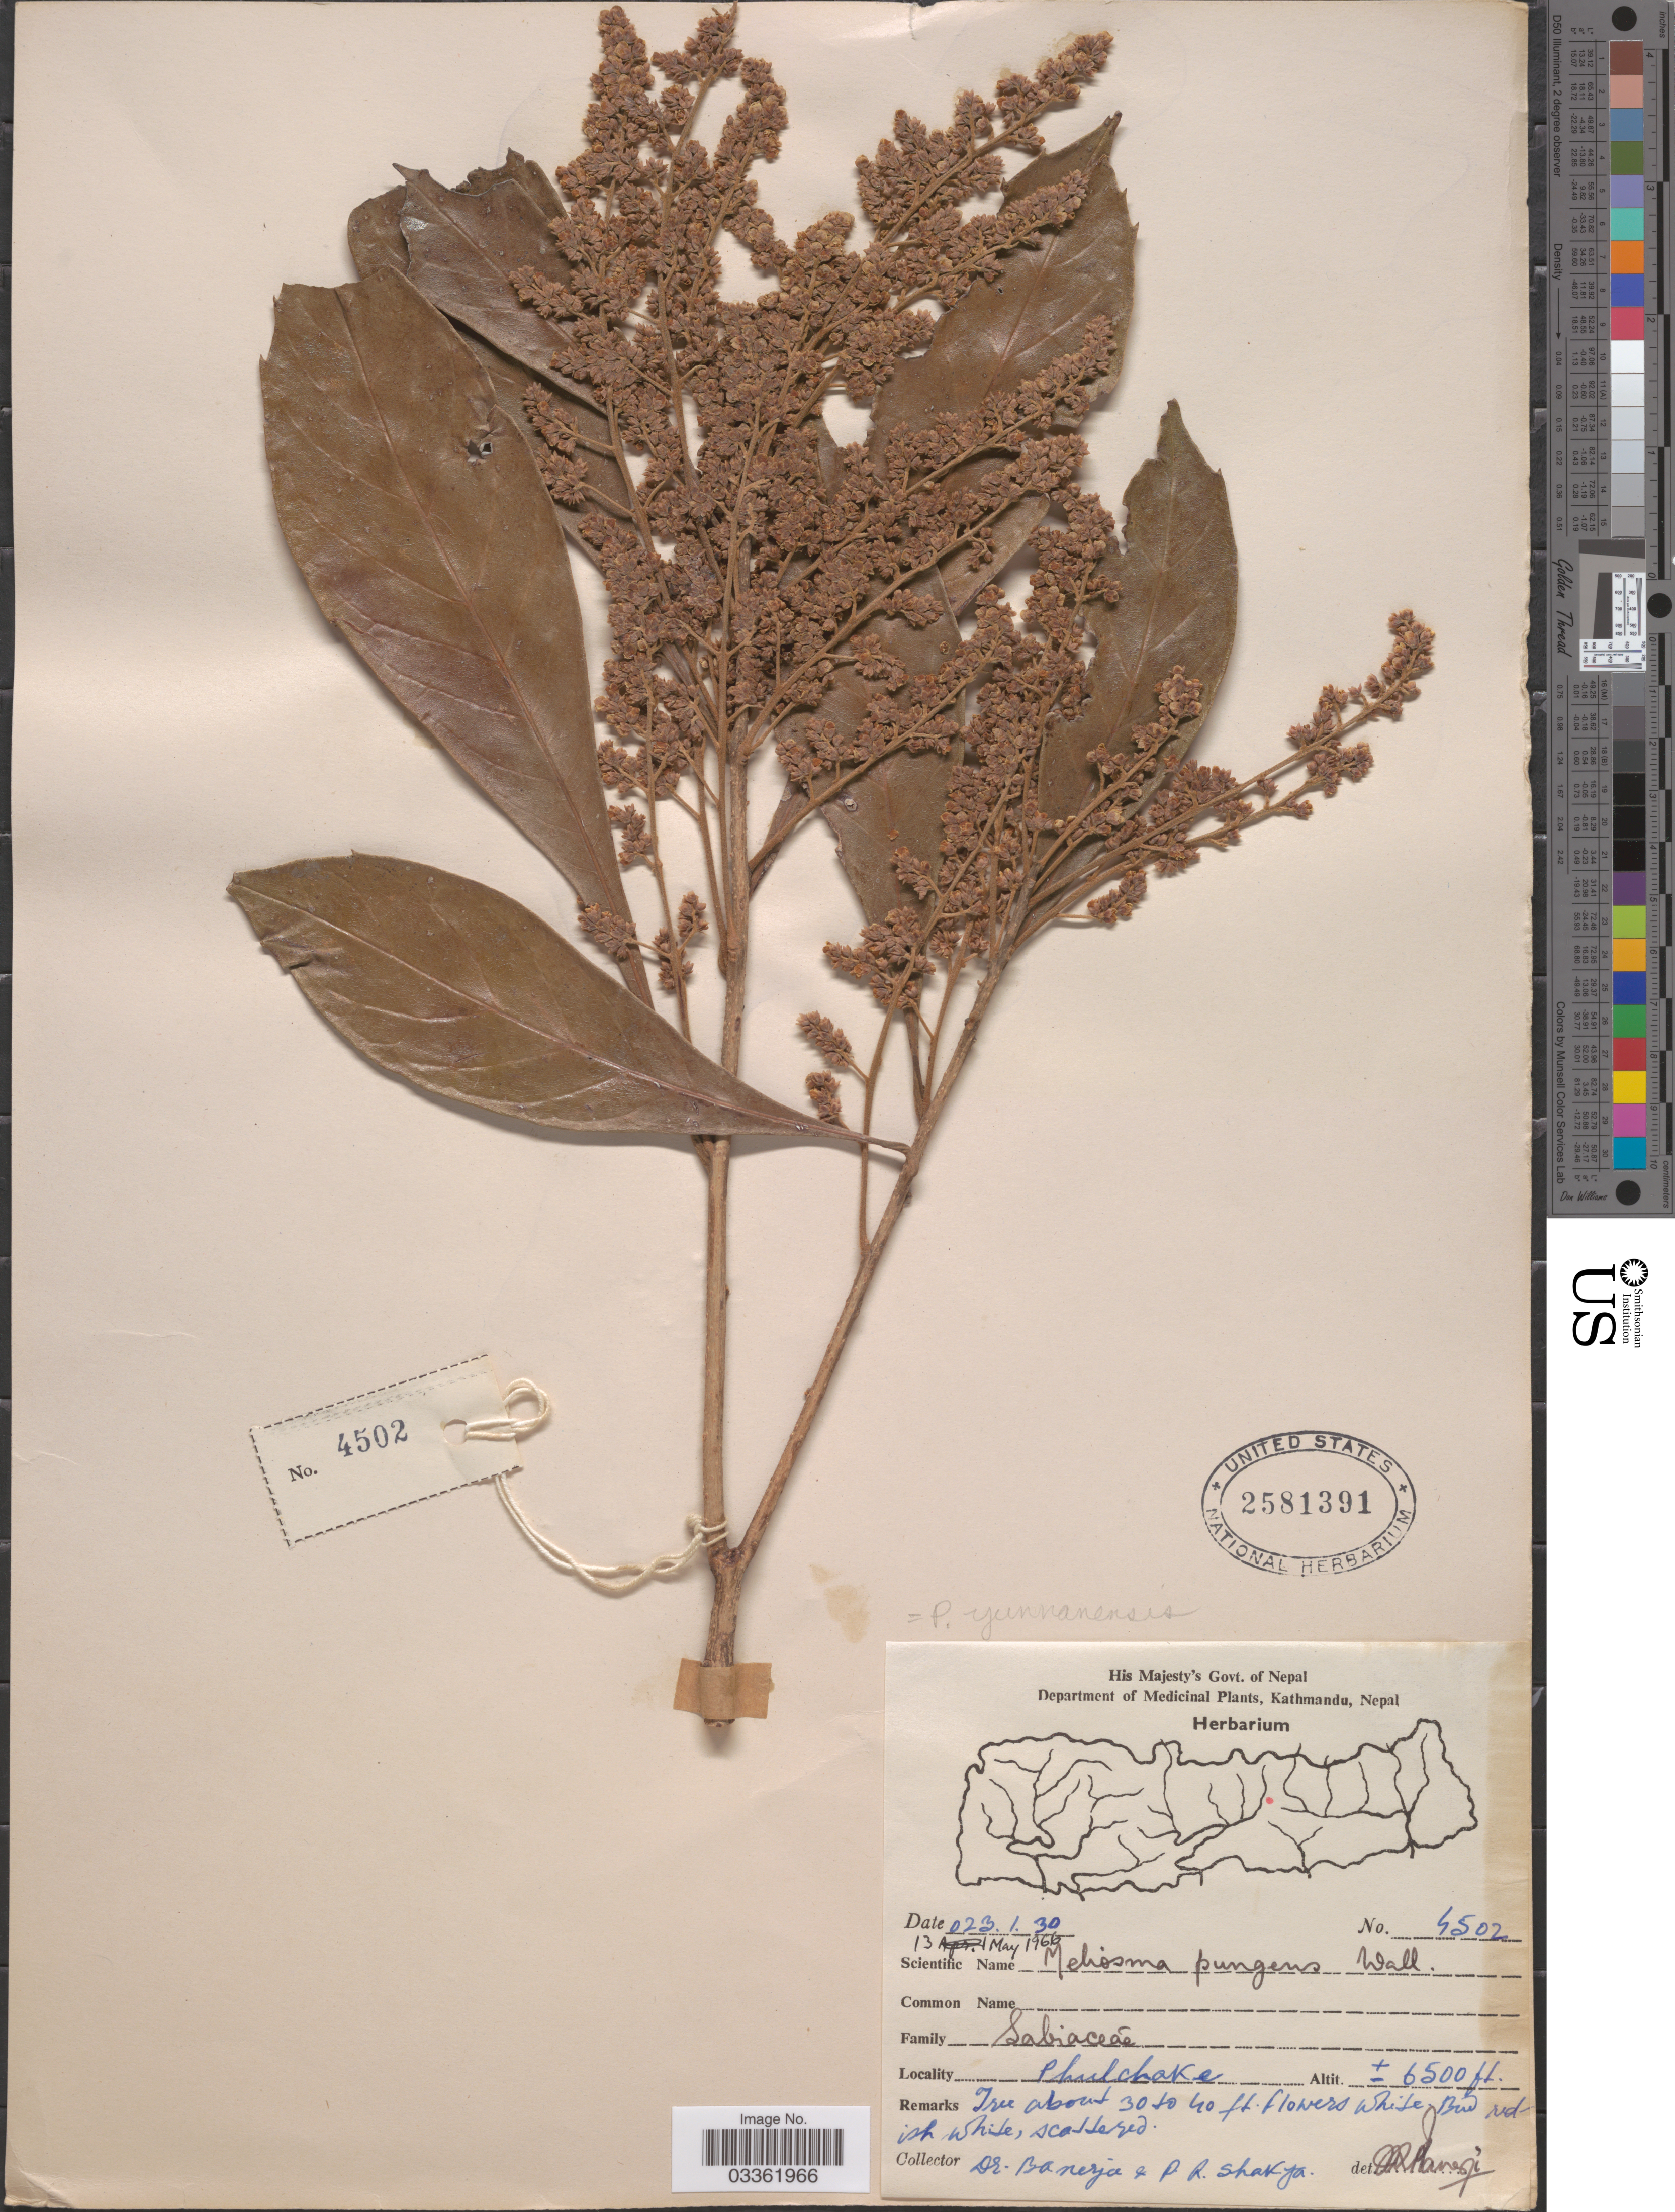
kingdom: Plantae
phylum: Tracheophyta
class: Magnoliopsida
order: Proteales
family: Sabiaceae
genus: Meliosma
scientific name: Meliosma yunnanensis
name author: Franch.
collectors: Banerjee & P. Shakya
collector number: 4502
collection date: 1966-05-13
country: Nepal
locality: Phulchowki. Kathmandu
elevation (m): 1981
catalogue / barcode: US 2581391